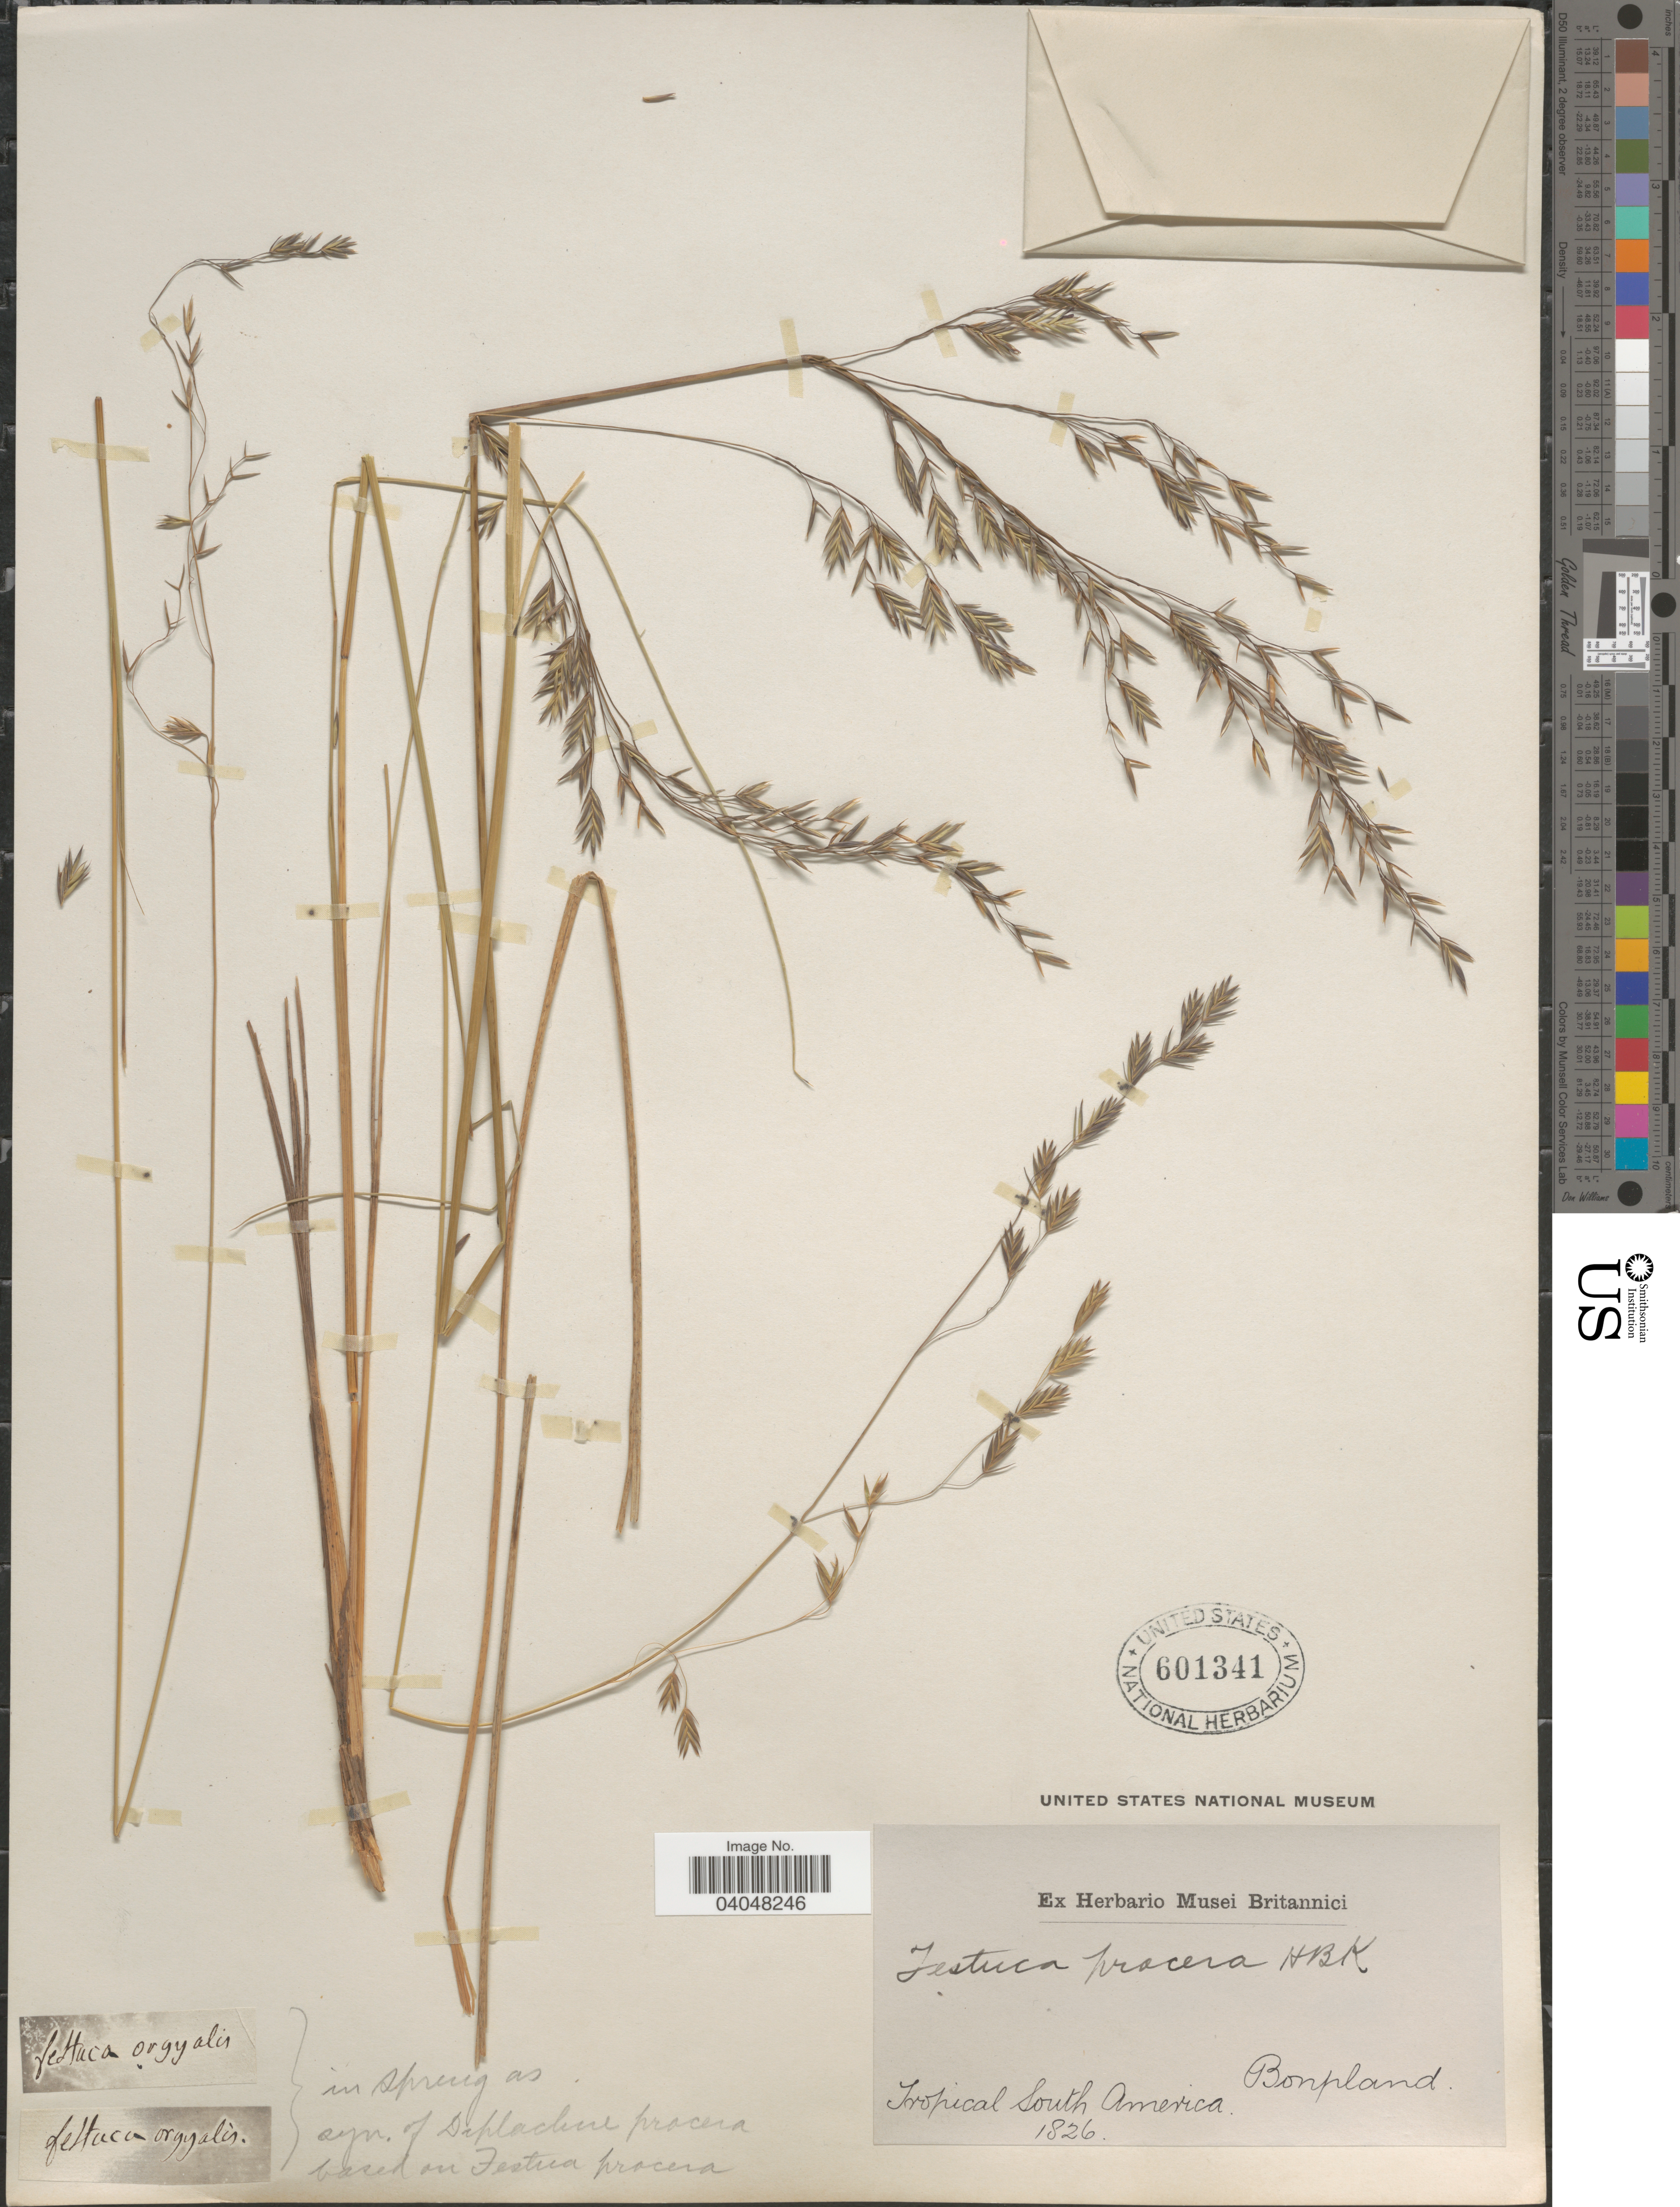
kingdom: Plantae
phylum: Tracheophyta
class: Liliopsida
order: Poales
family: Poaceae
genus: Festuca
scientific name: Festuca procera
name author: Kunth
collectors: A. J. A. Bonpland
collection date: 1826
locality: Tropical South America.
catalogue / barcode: US 601341